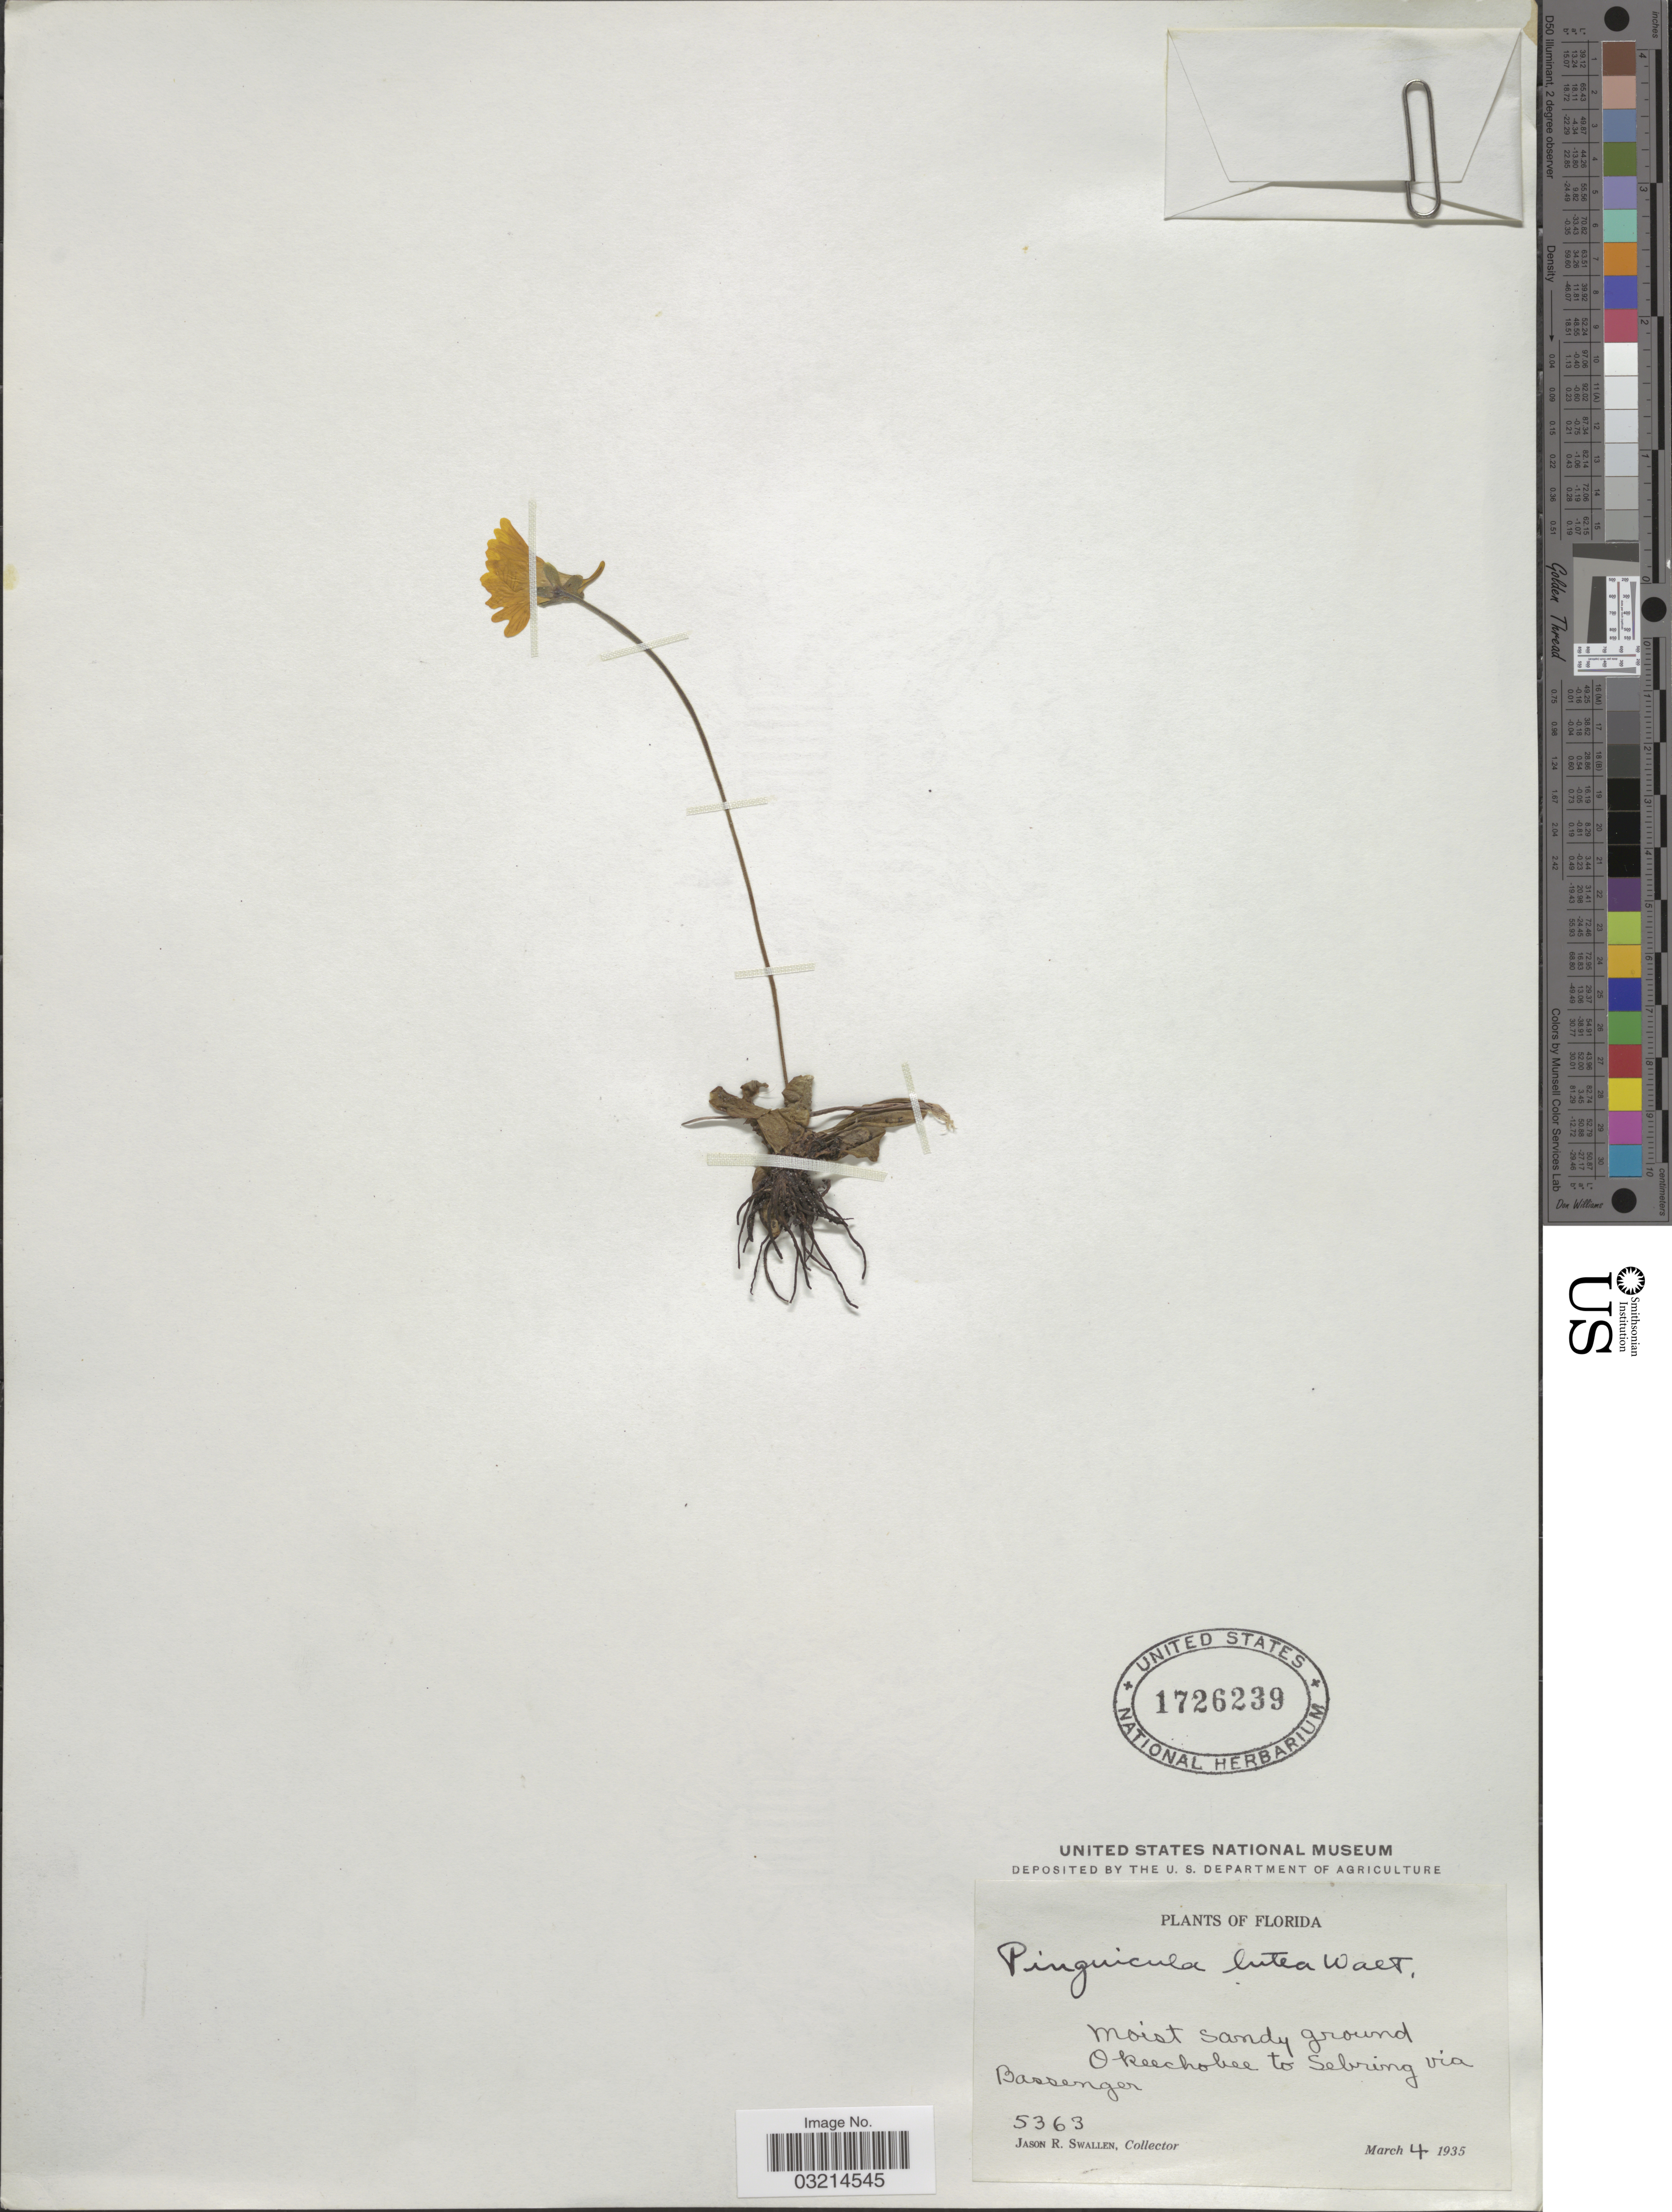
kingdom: Plantae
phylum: Tracheophyta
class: Magnoliopsida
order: Lamiales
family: Lentibulariaceae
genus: Pinguicula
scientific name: Pinguicula lutea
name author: Walter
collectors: J. R. Swallen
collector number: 5363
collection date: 1935-03-04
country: United States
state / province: Florida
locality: Moist sandy ground, Okeechobee to Sebring via Bassenger.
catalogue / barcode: US 1726239